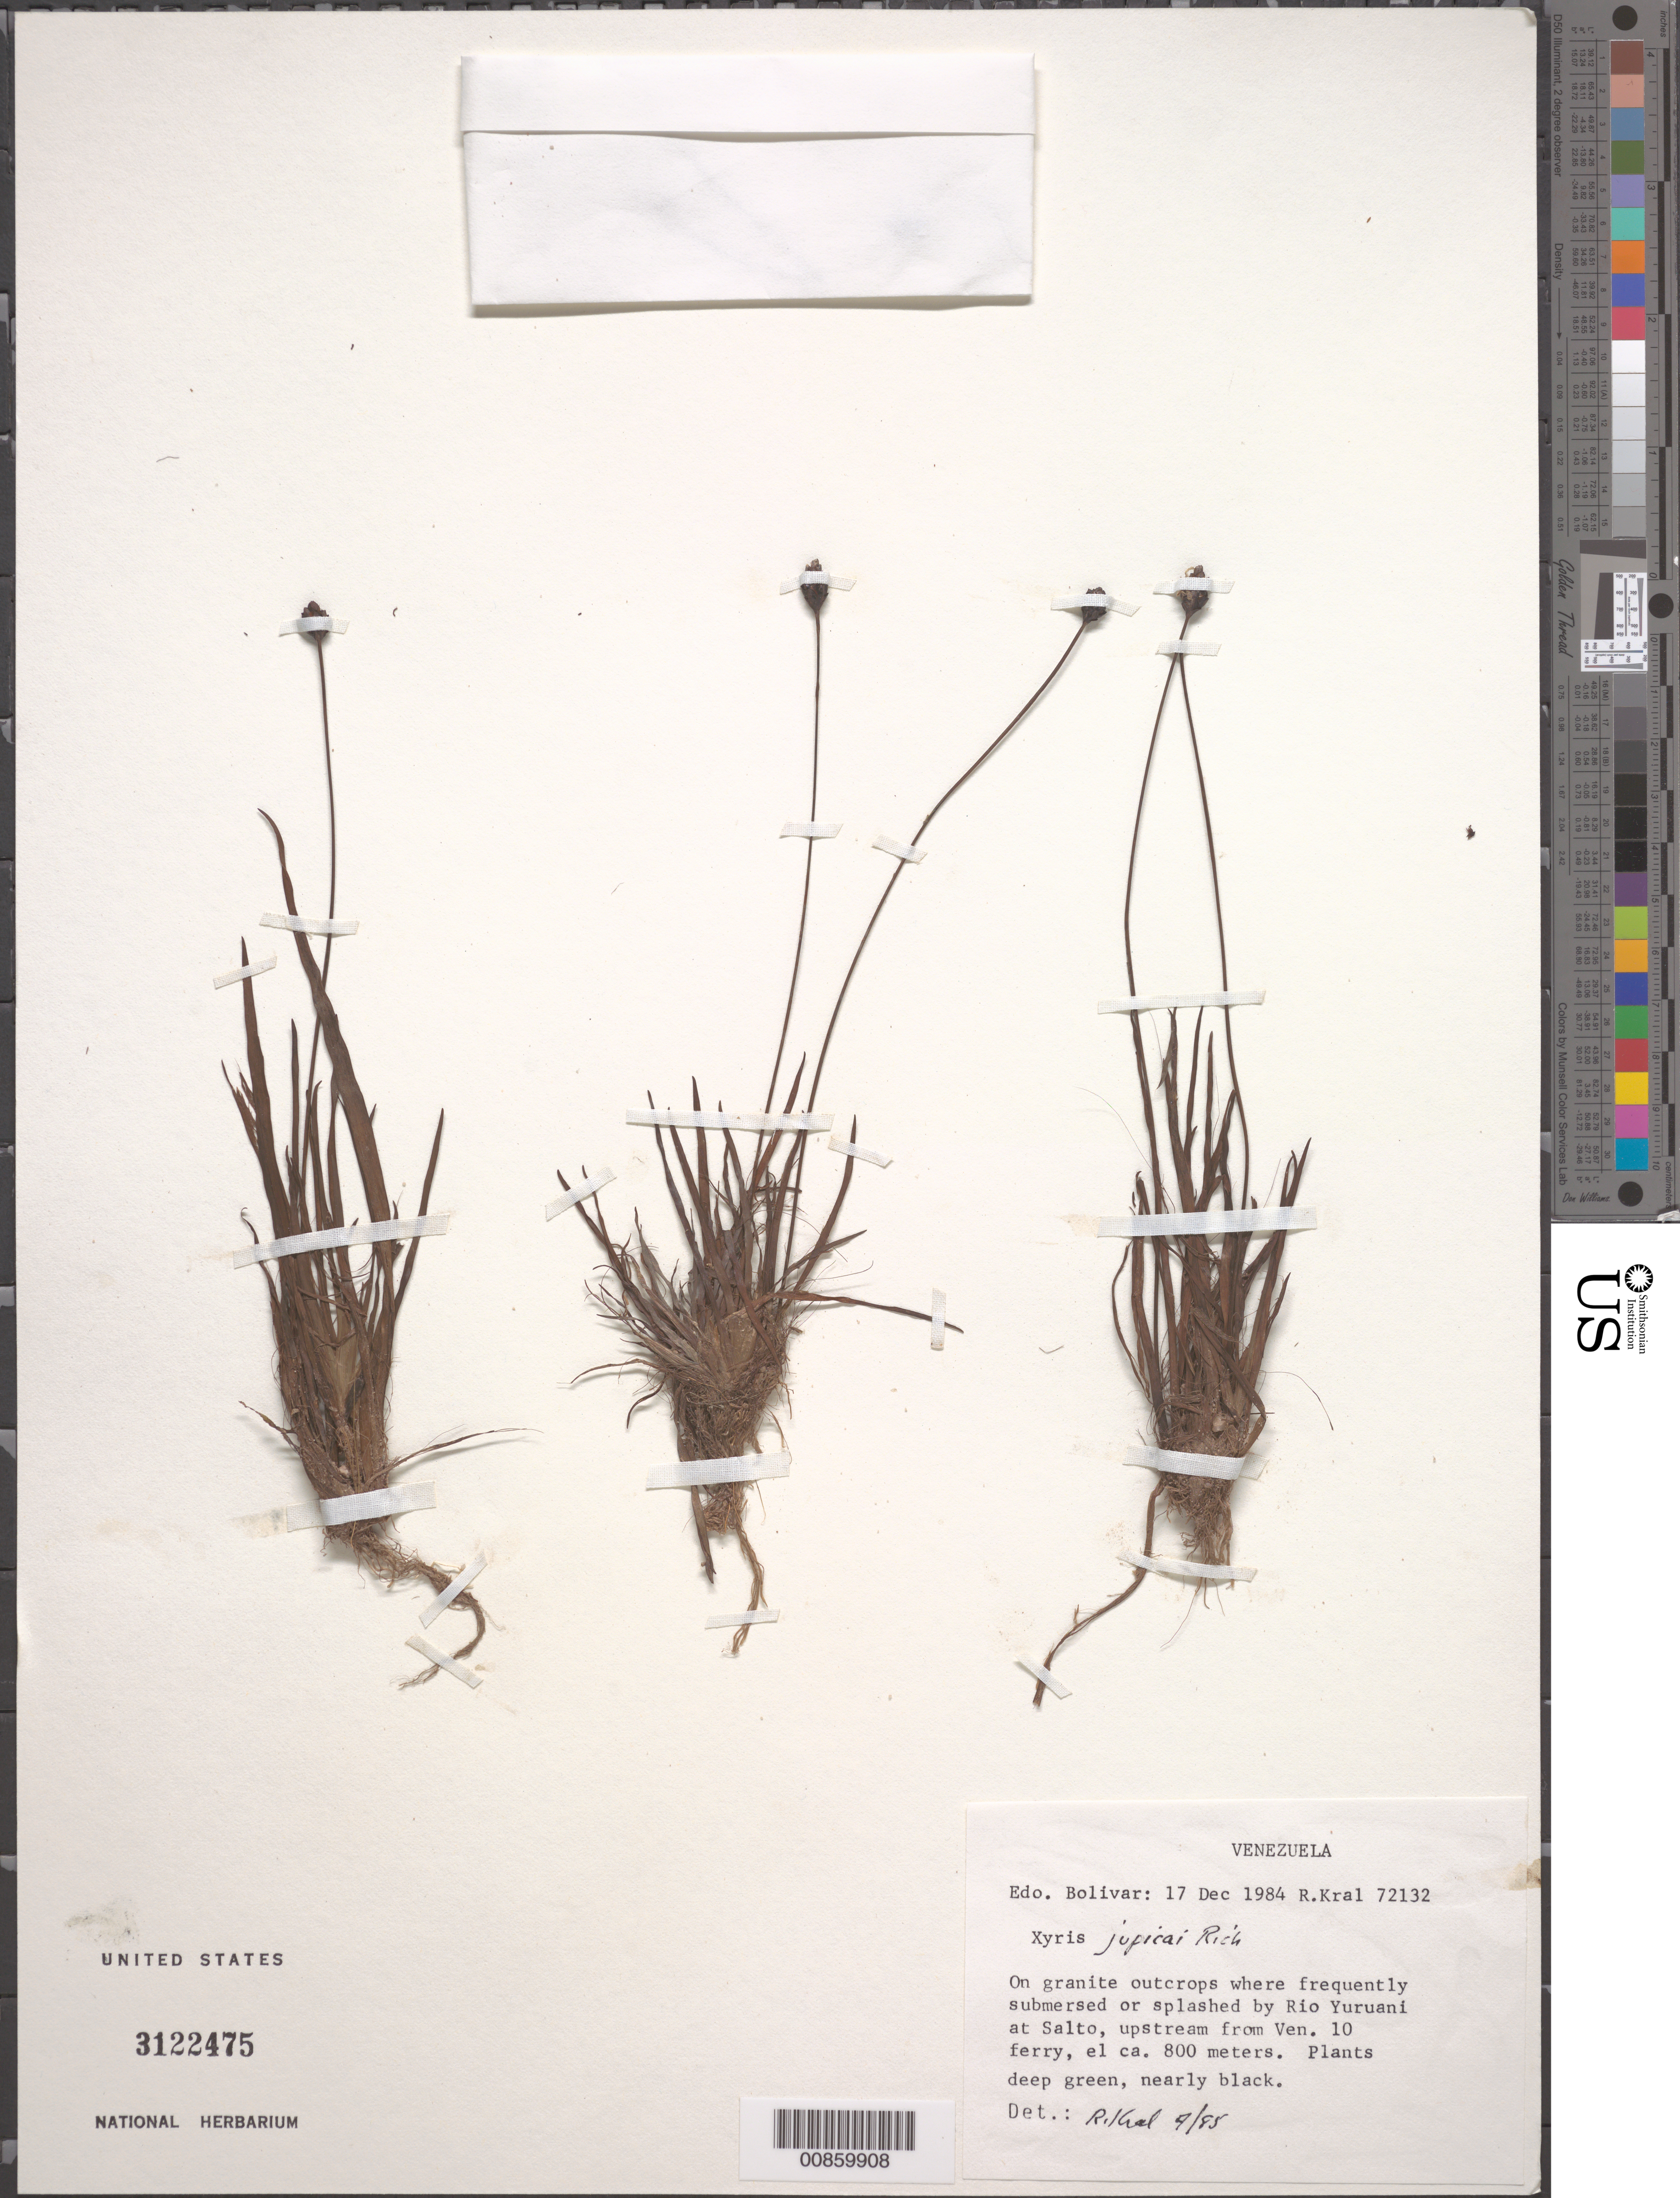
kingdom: Plantae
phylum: Tracheophyta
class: Liliopsida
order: Poales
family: Xyridaceae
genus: Xyris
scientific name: Xyris jupicai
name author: Rich.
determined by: Kral, Robert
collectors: R. Kral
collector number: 72132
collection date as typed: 17-Dec-84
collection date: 1984-12-17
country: Venezuela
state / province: Bolívar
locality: Río Yuruani at Salto Yuruani, upstream from Ven. 10 ferry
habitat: Granite outcrops where frequently submersed or splashed by river.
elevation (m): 800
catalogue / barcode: US 3122475